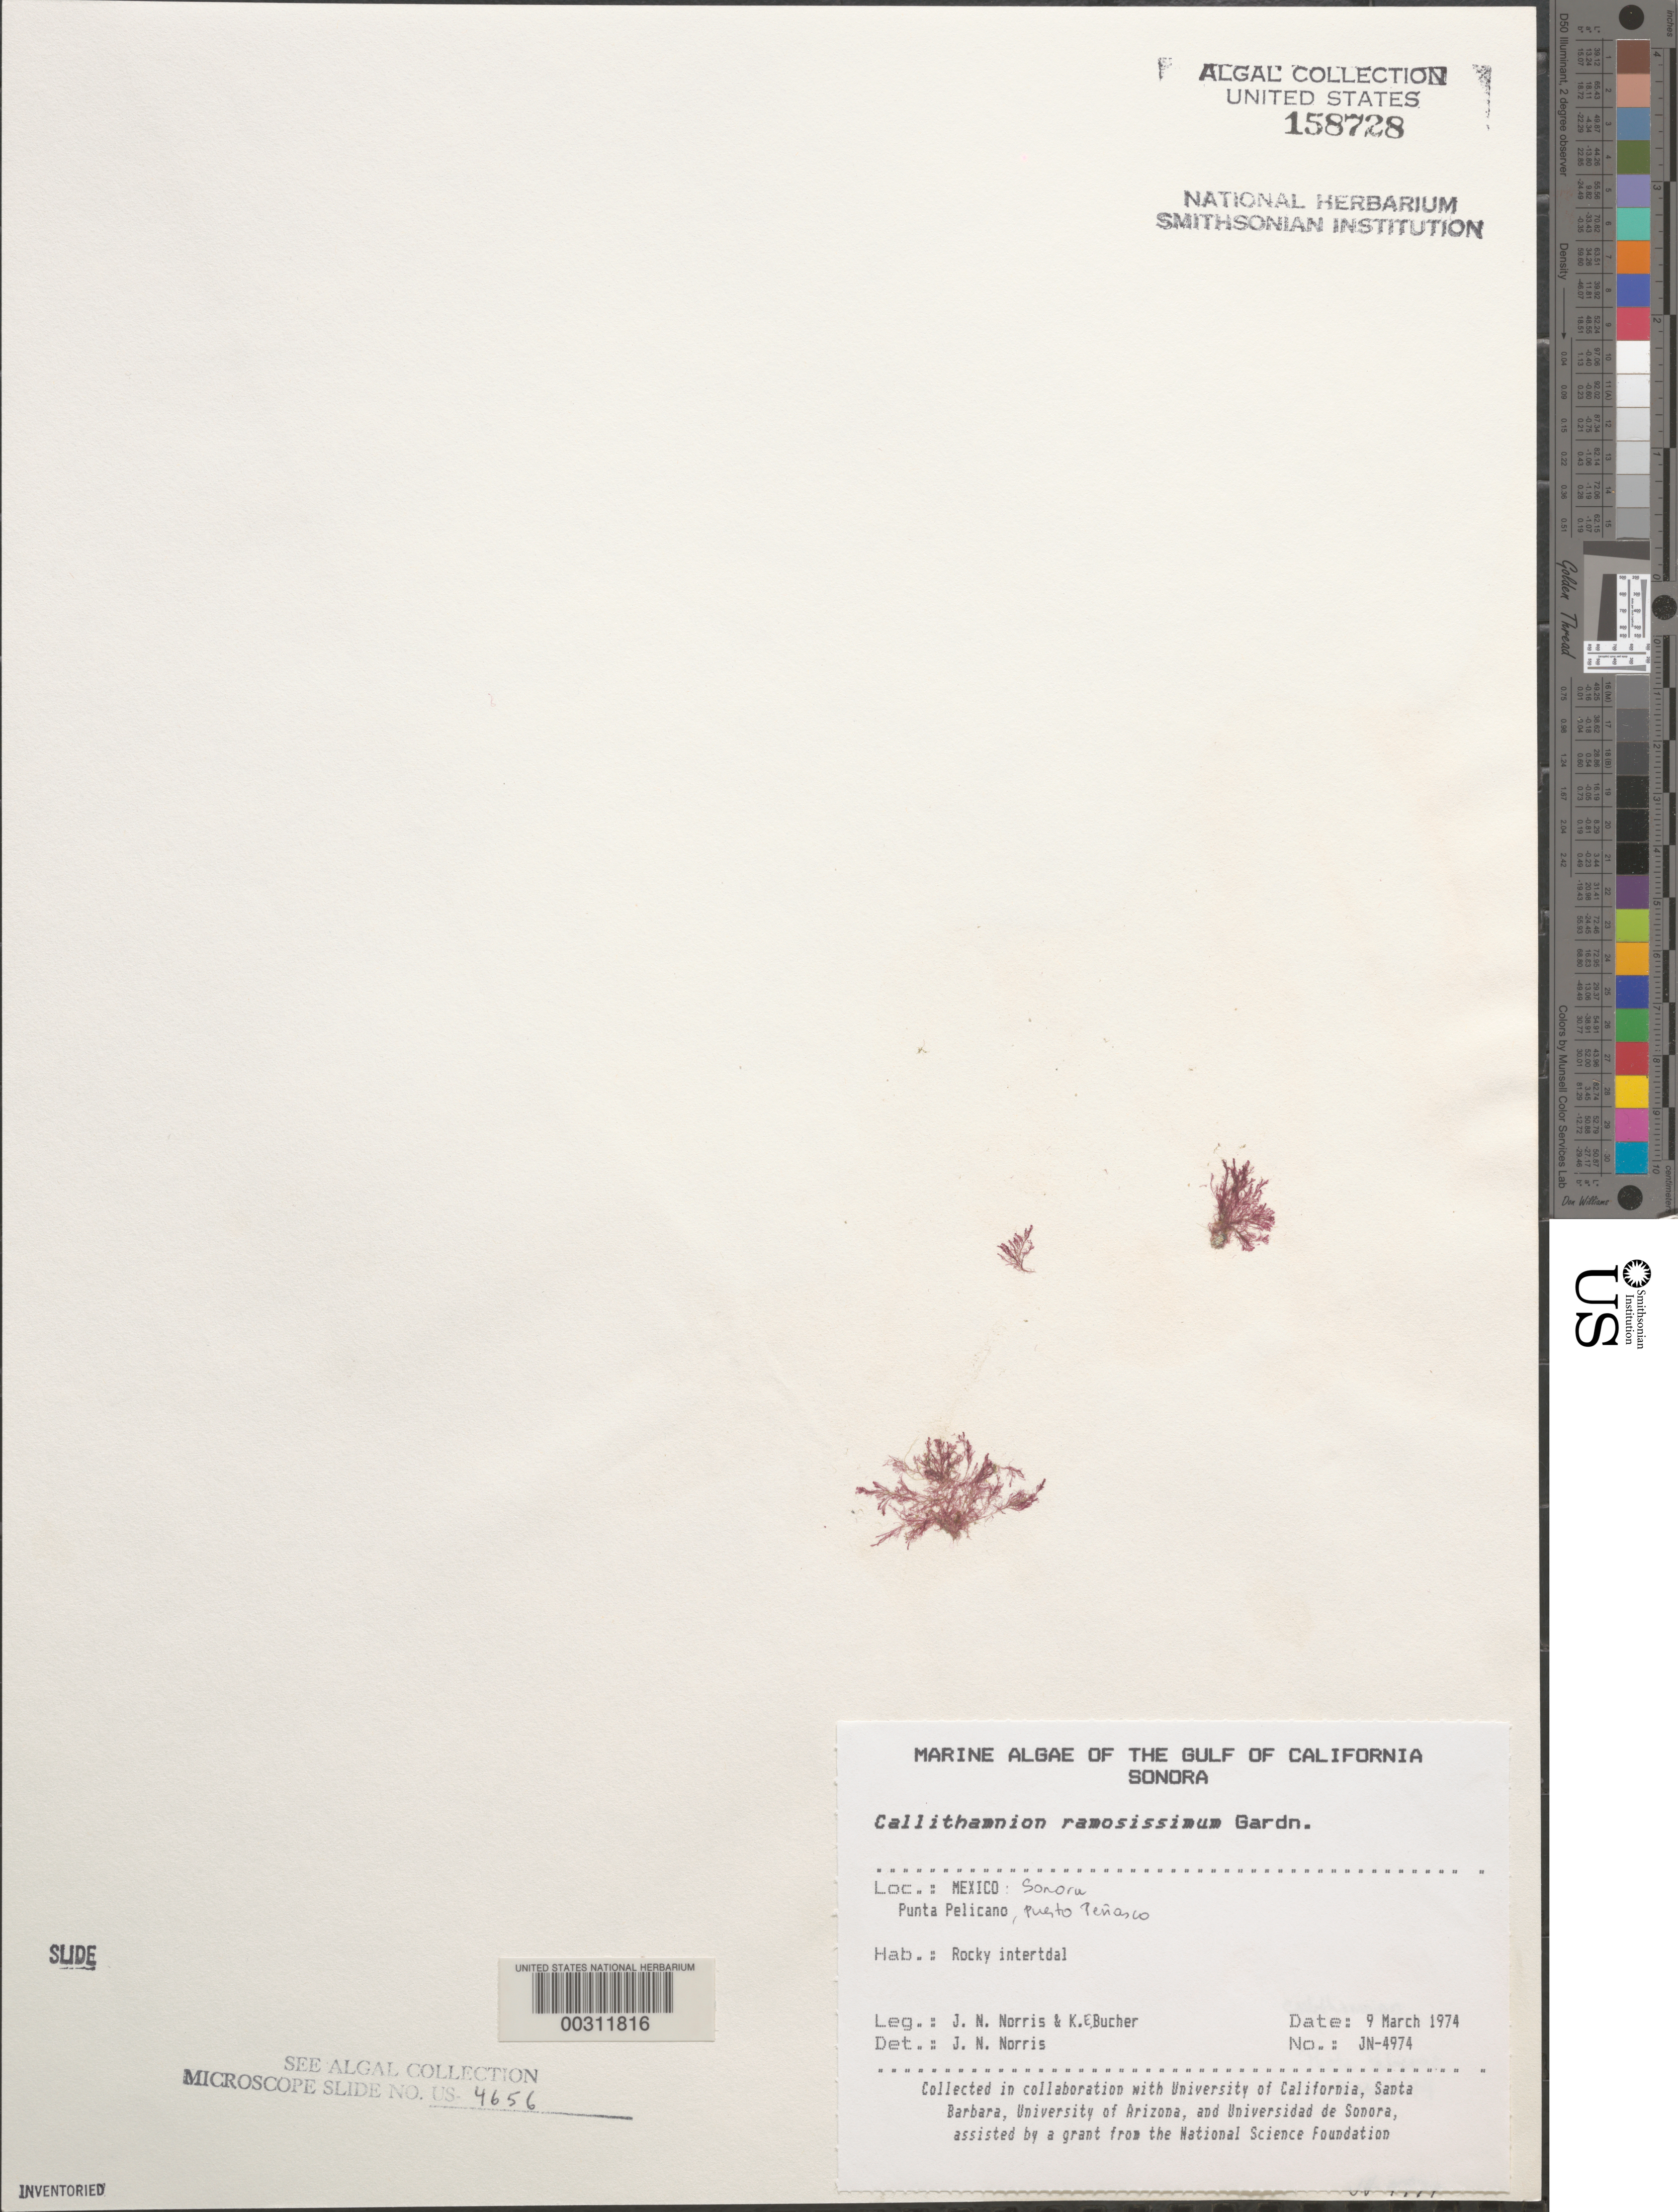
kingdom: Plantae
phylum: Rhodophyta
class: Florideophyceae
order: Ceramiales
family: Callithamniaceae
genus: Callithamnion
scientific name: Callithamnion ramosissimum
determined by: Norris, James N.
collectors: J. N. Norris & K. E. Bucher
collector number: JN-4974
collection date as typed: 09 Mar 1974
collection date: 1974-03-09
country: Mexico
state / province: Sonora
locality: Punta Pelicano, Puerto Penasco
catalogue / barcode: US 158728